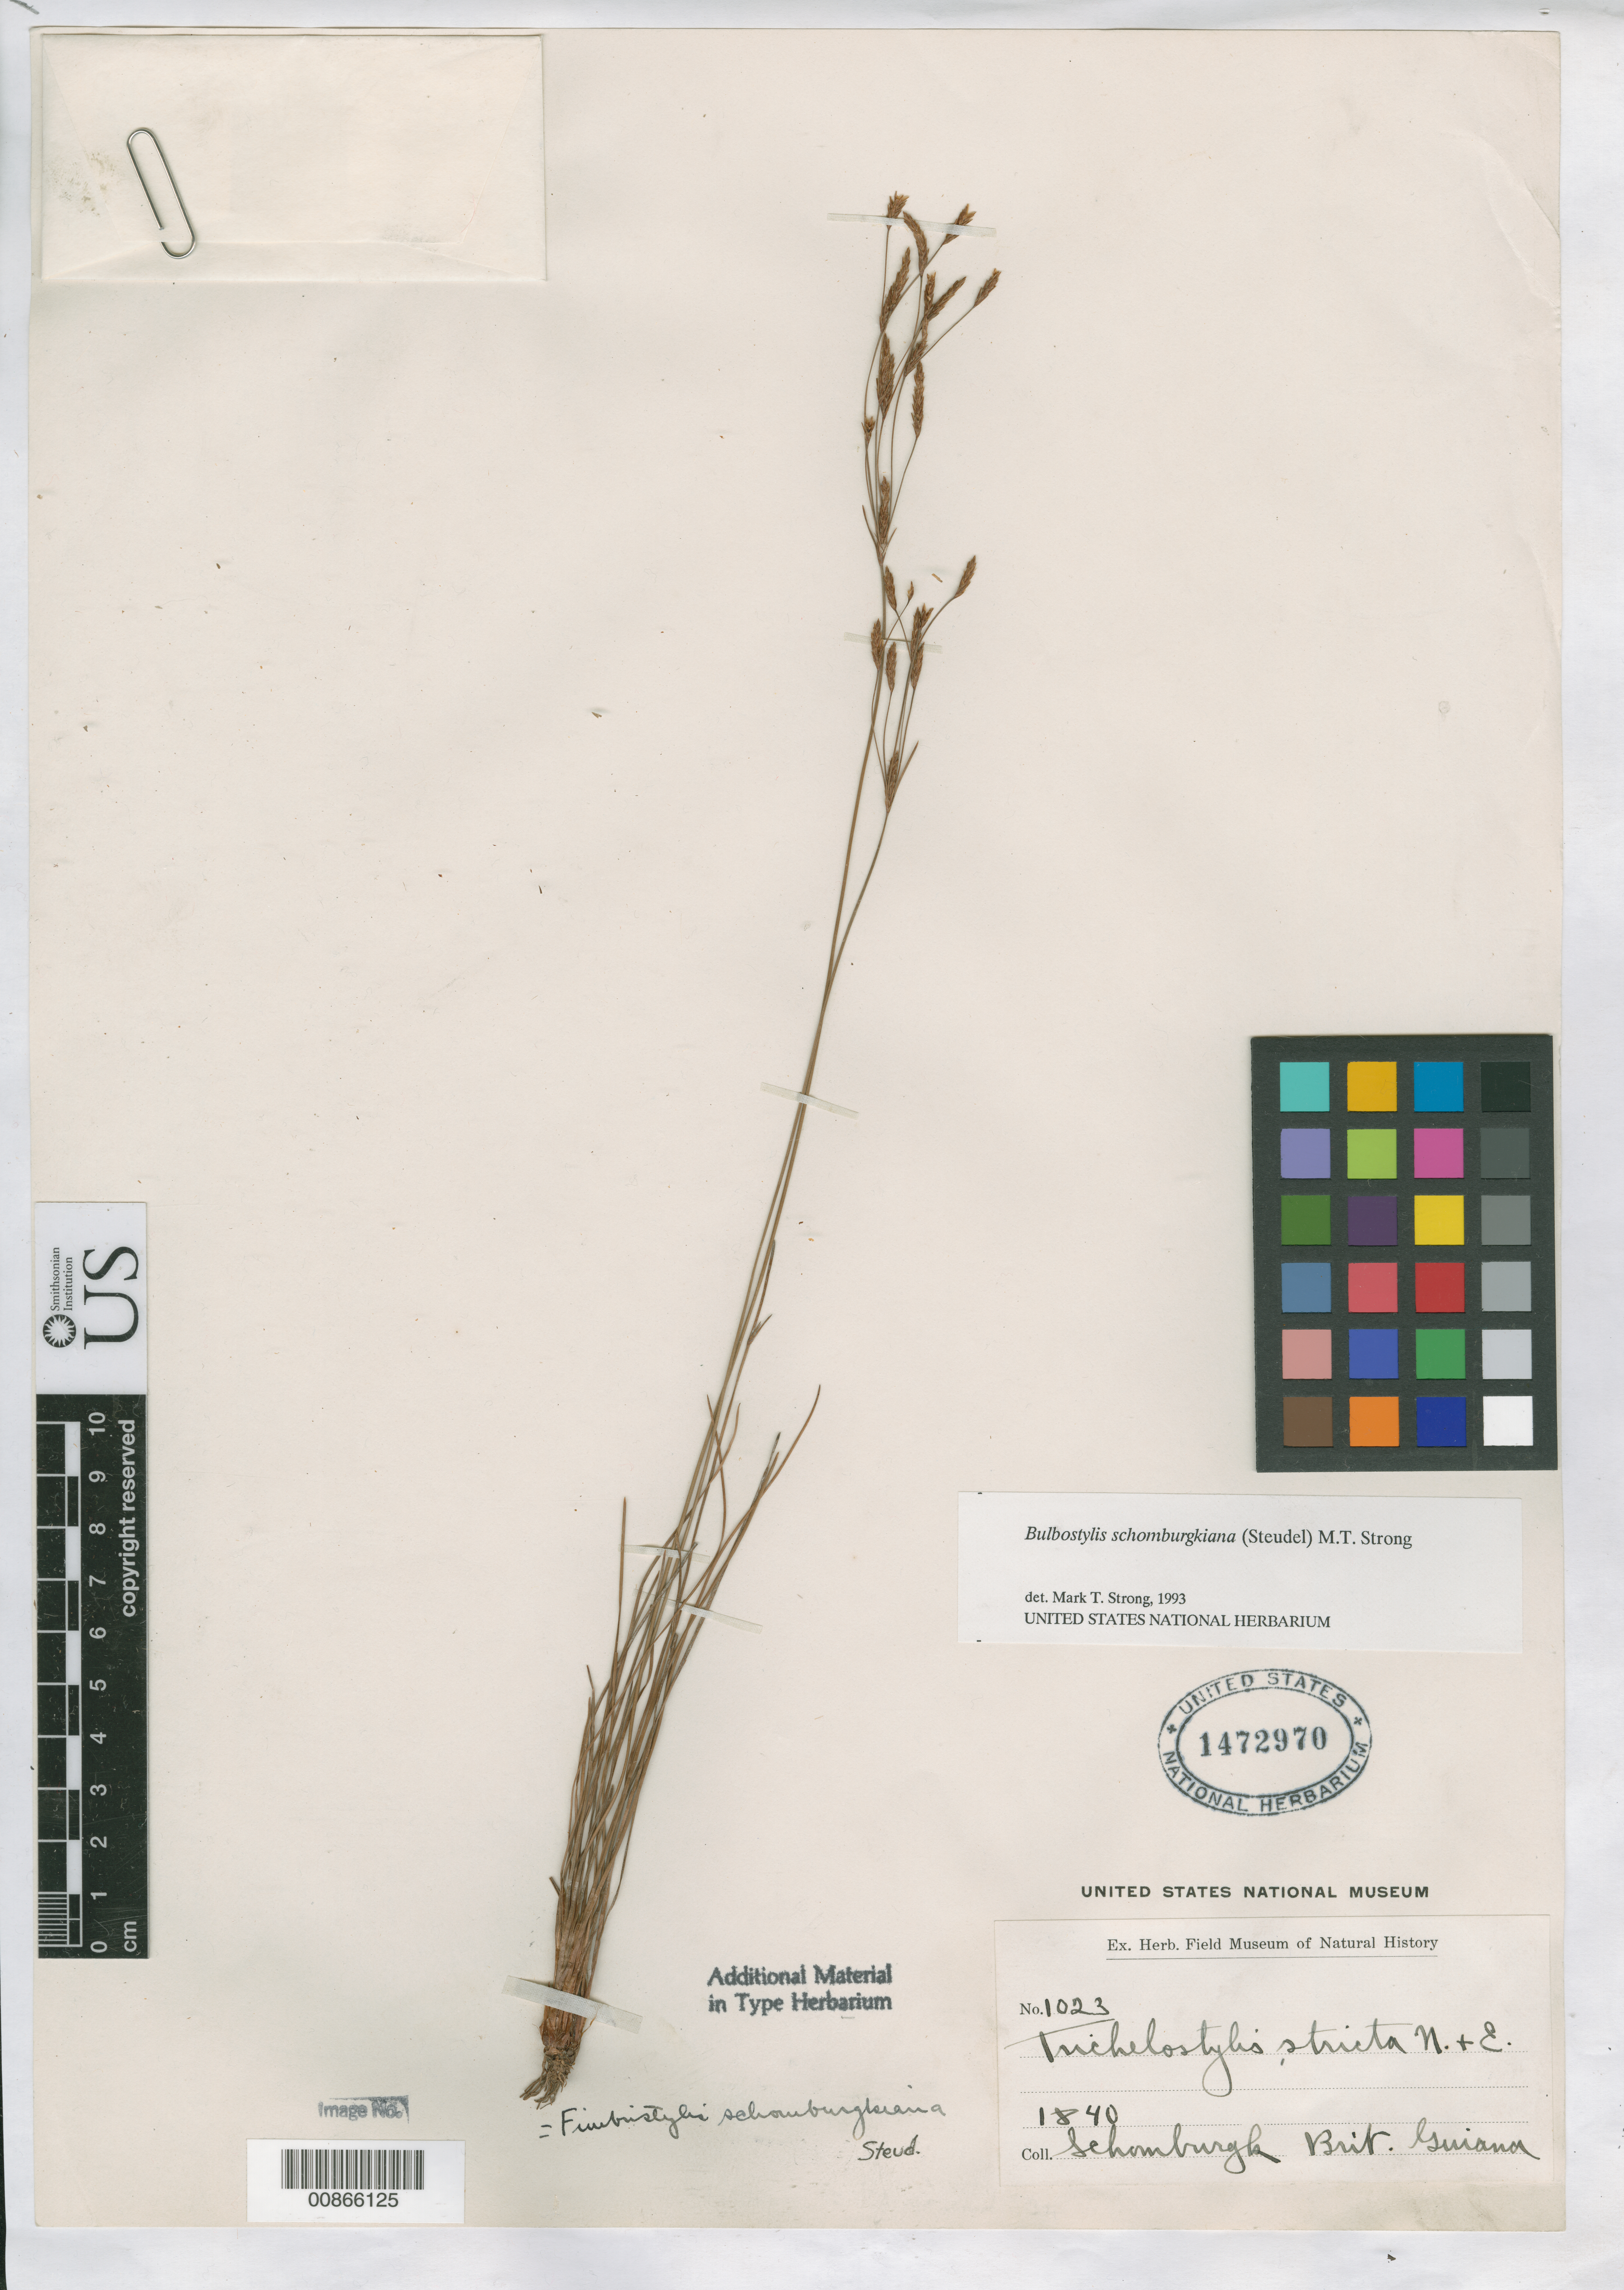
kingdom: Plantae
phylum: Tracheophyta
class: Liliopsida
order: Poales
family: Cyperaceae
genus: Trichelostylis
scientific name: Trichelostylis stricta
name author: Nees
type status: Isotype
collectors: R. H. Schomburgk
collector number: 1023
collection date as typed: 1840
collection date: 1840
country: Guyana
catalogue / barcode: US 1472970